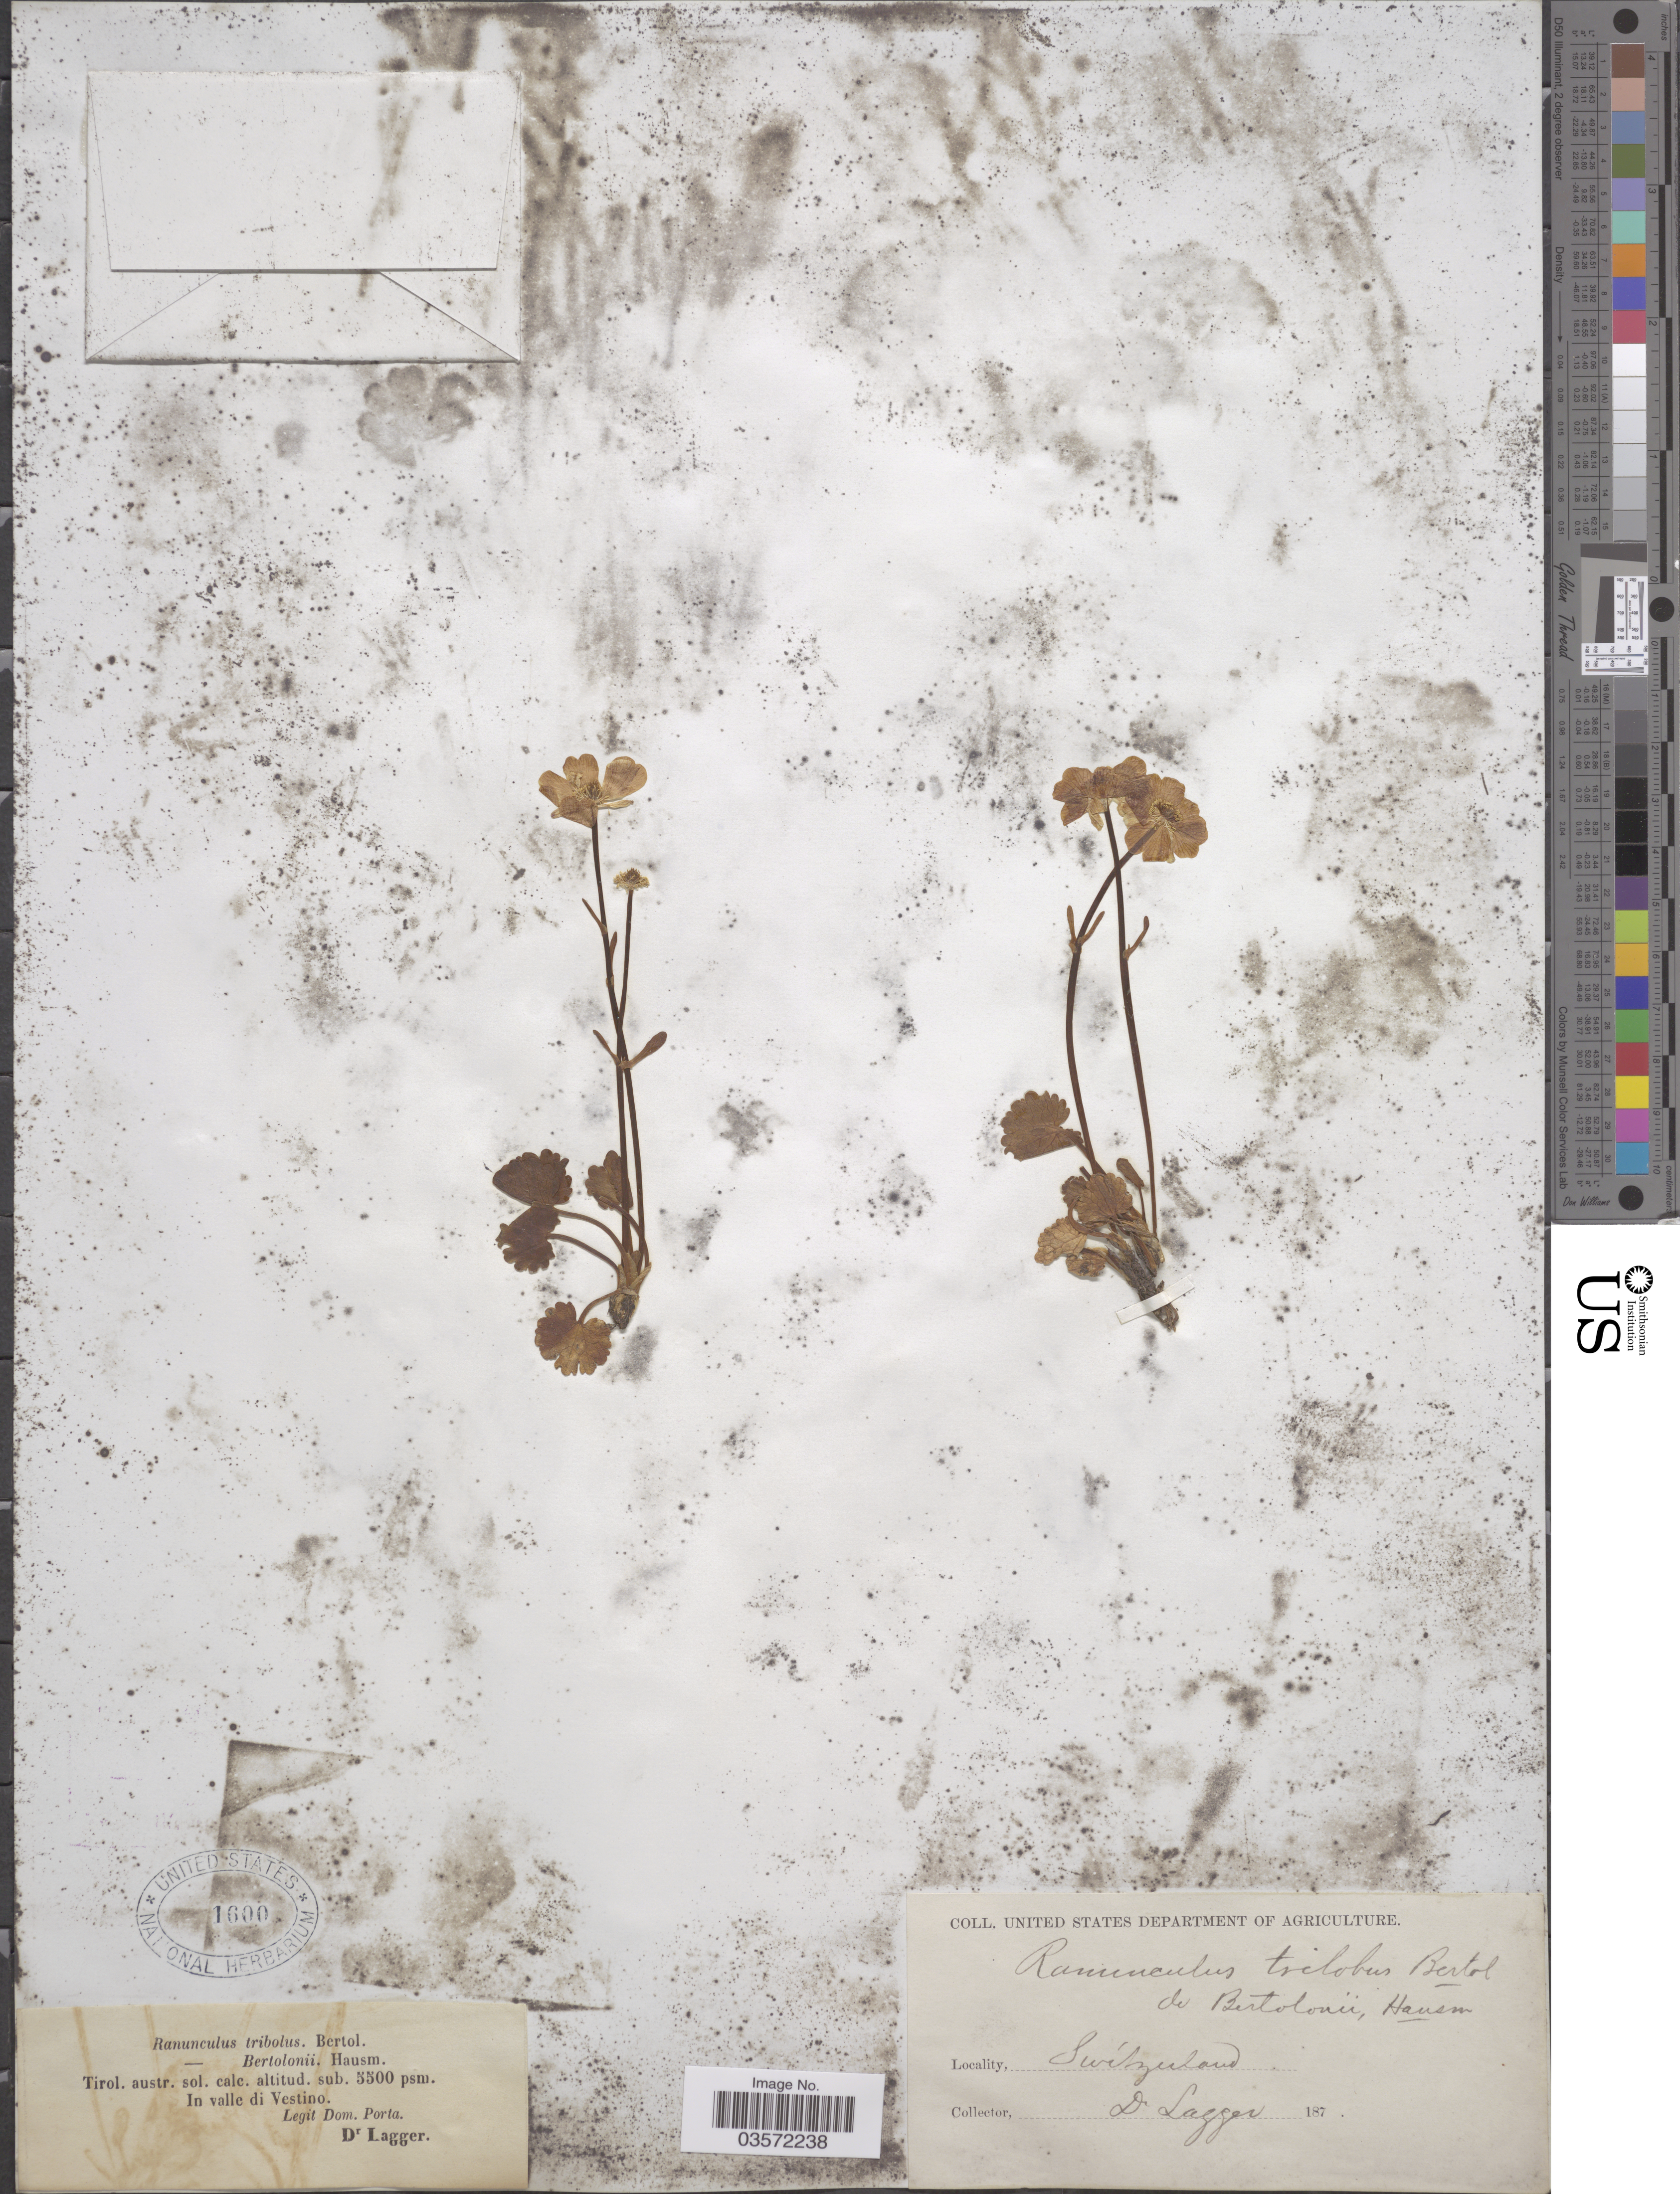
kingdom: Plantae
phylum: Tracheophyta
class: Magnoliopsida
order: Ranunculales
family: Ranunculaceae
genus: Ranunculus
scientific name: Ranunculus trilobus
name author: Desf.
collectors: D. Porta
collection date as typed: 187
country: Italy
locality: Tirol. austr. sol. calc. In valle di Vestino.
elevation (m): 1676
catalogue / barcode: US 1600